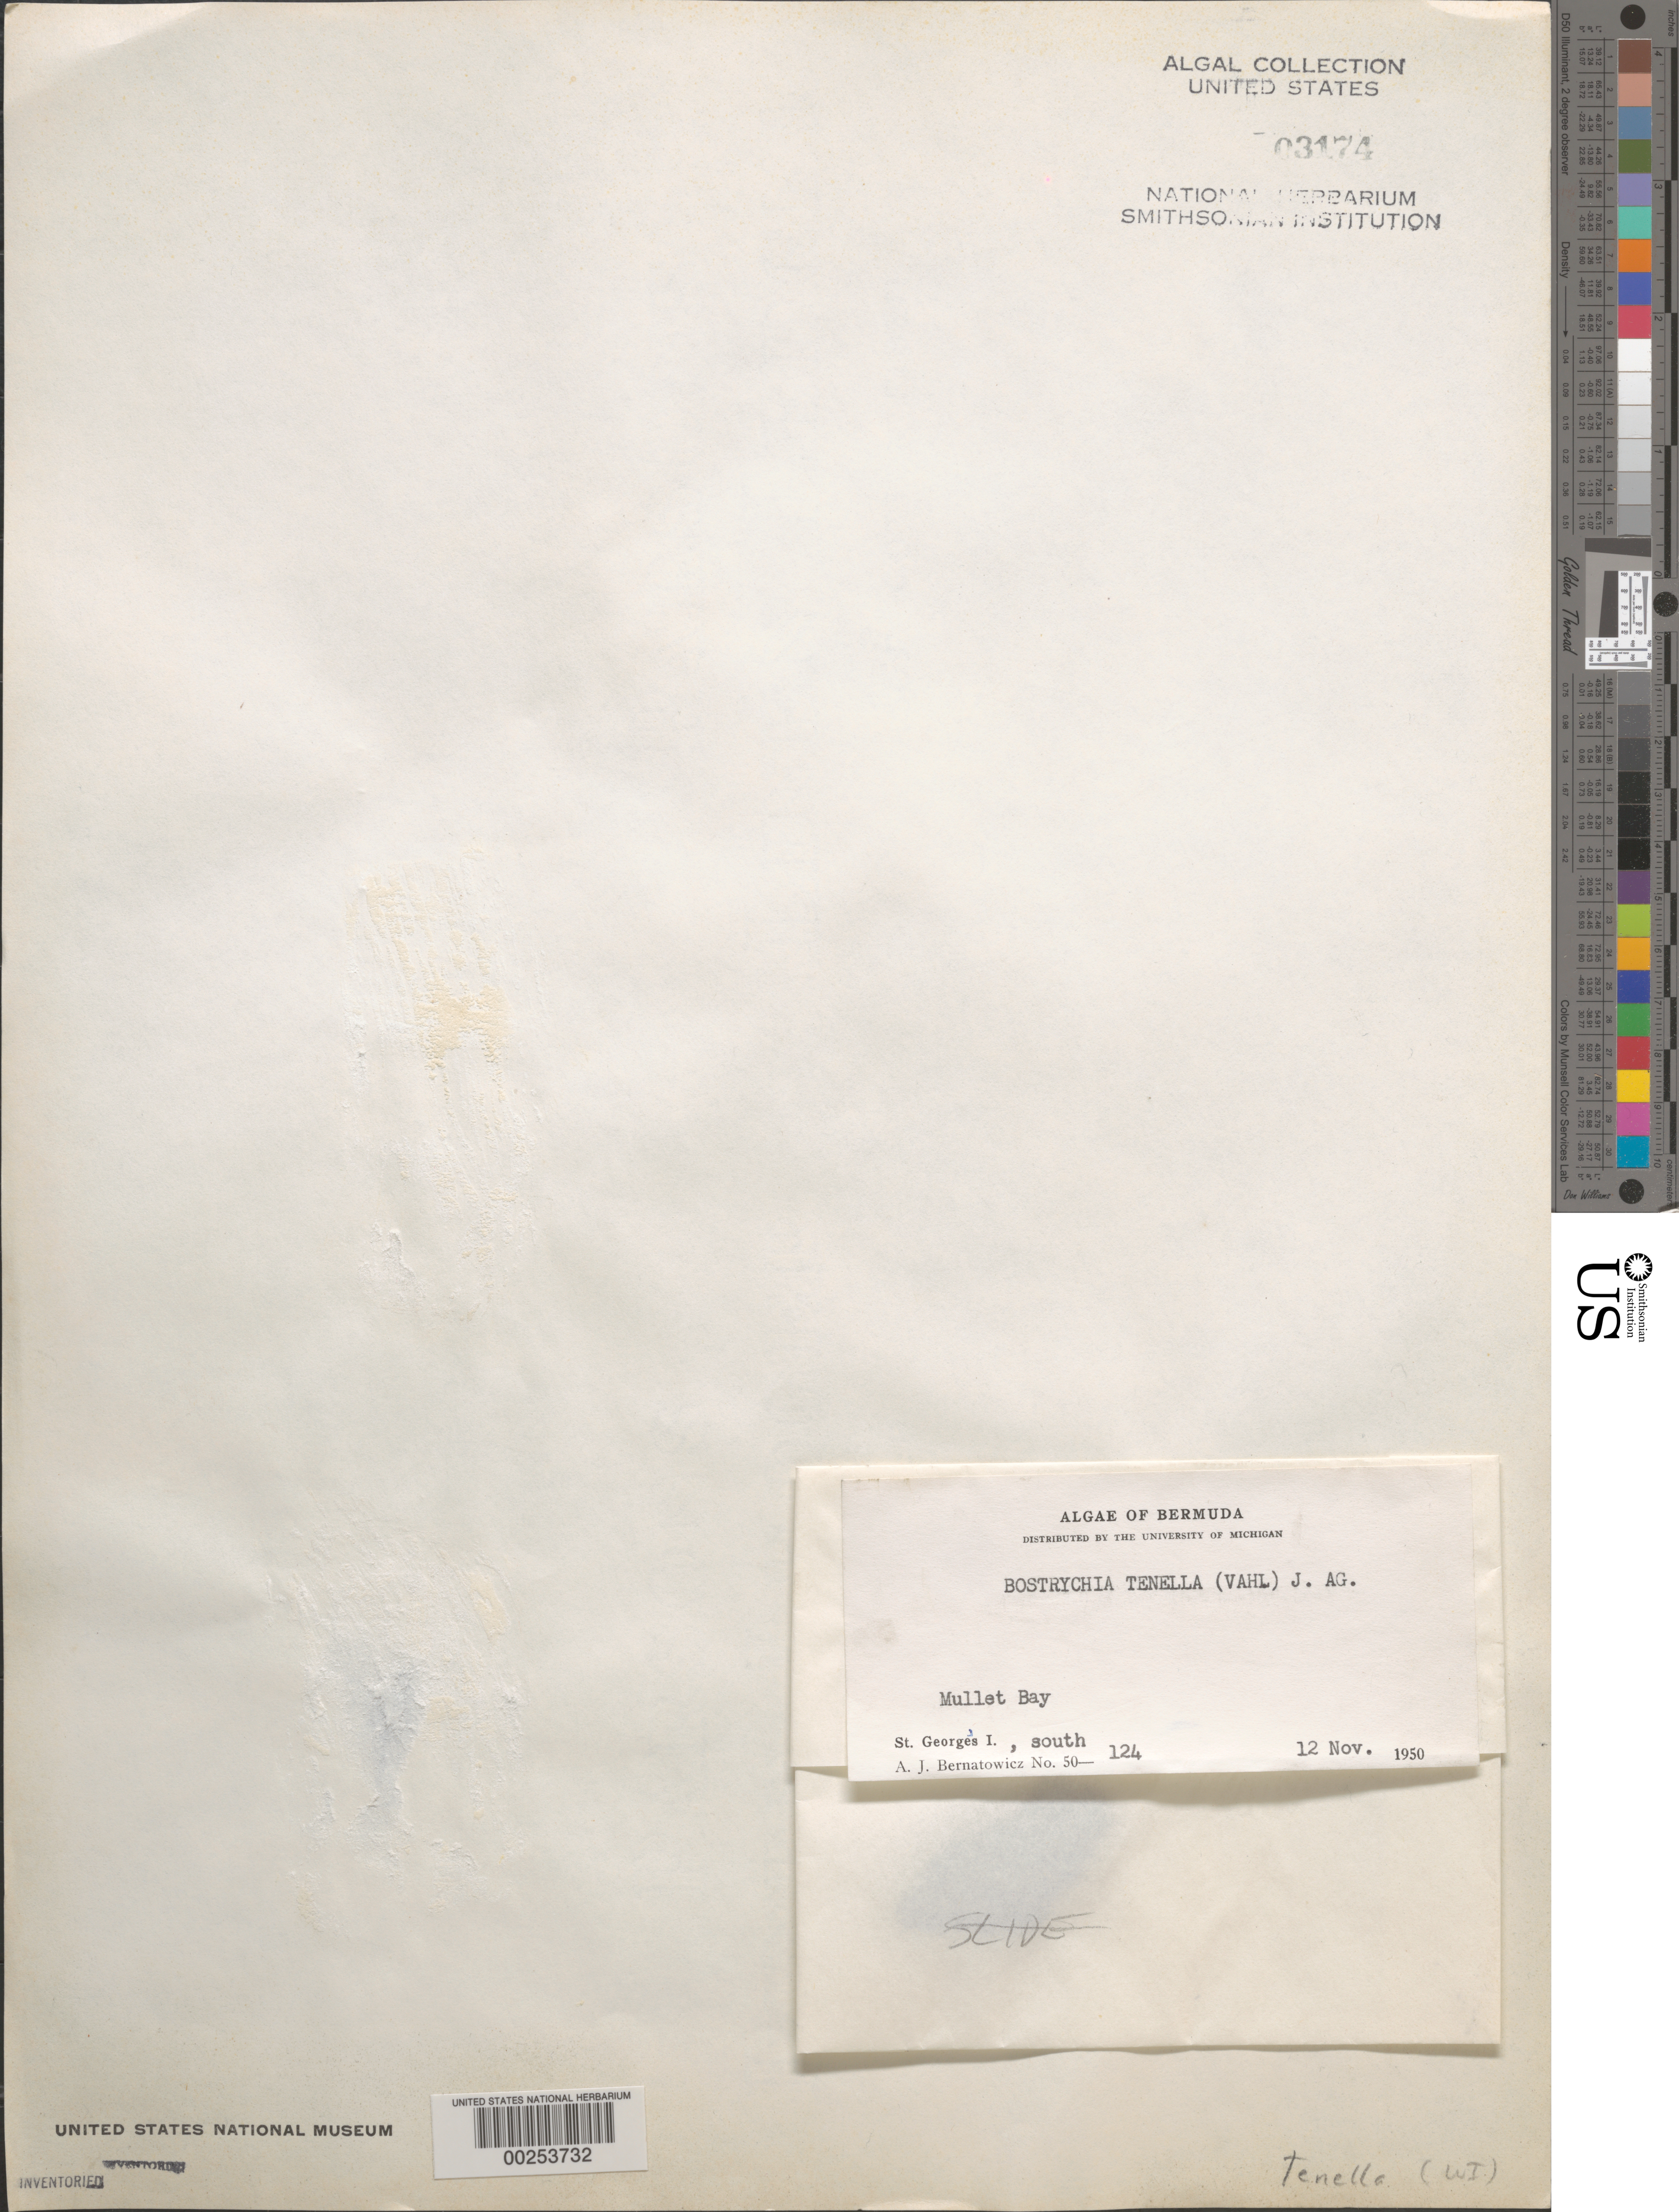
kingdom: Plantae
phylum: Rhodophyta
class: Florideophyceae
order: Ceramiales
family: Rhodomelaceae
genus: Bostrychia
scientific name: Bostrychia tenella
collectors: A. Bernatowicz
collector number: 50-124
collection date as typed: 12 Nov 1950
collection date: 1950-11-12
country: Bermuda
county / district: Saint George's Parish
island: St. George's Island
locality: Mullet Bay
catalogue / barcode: US 3174